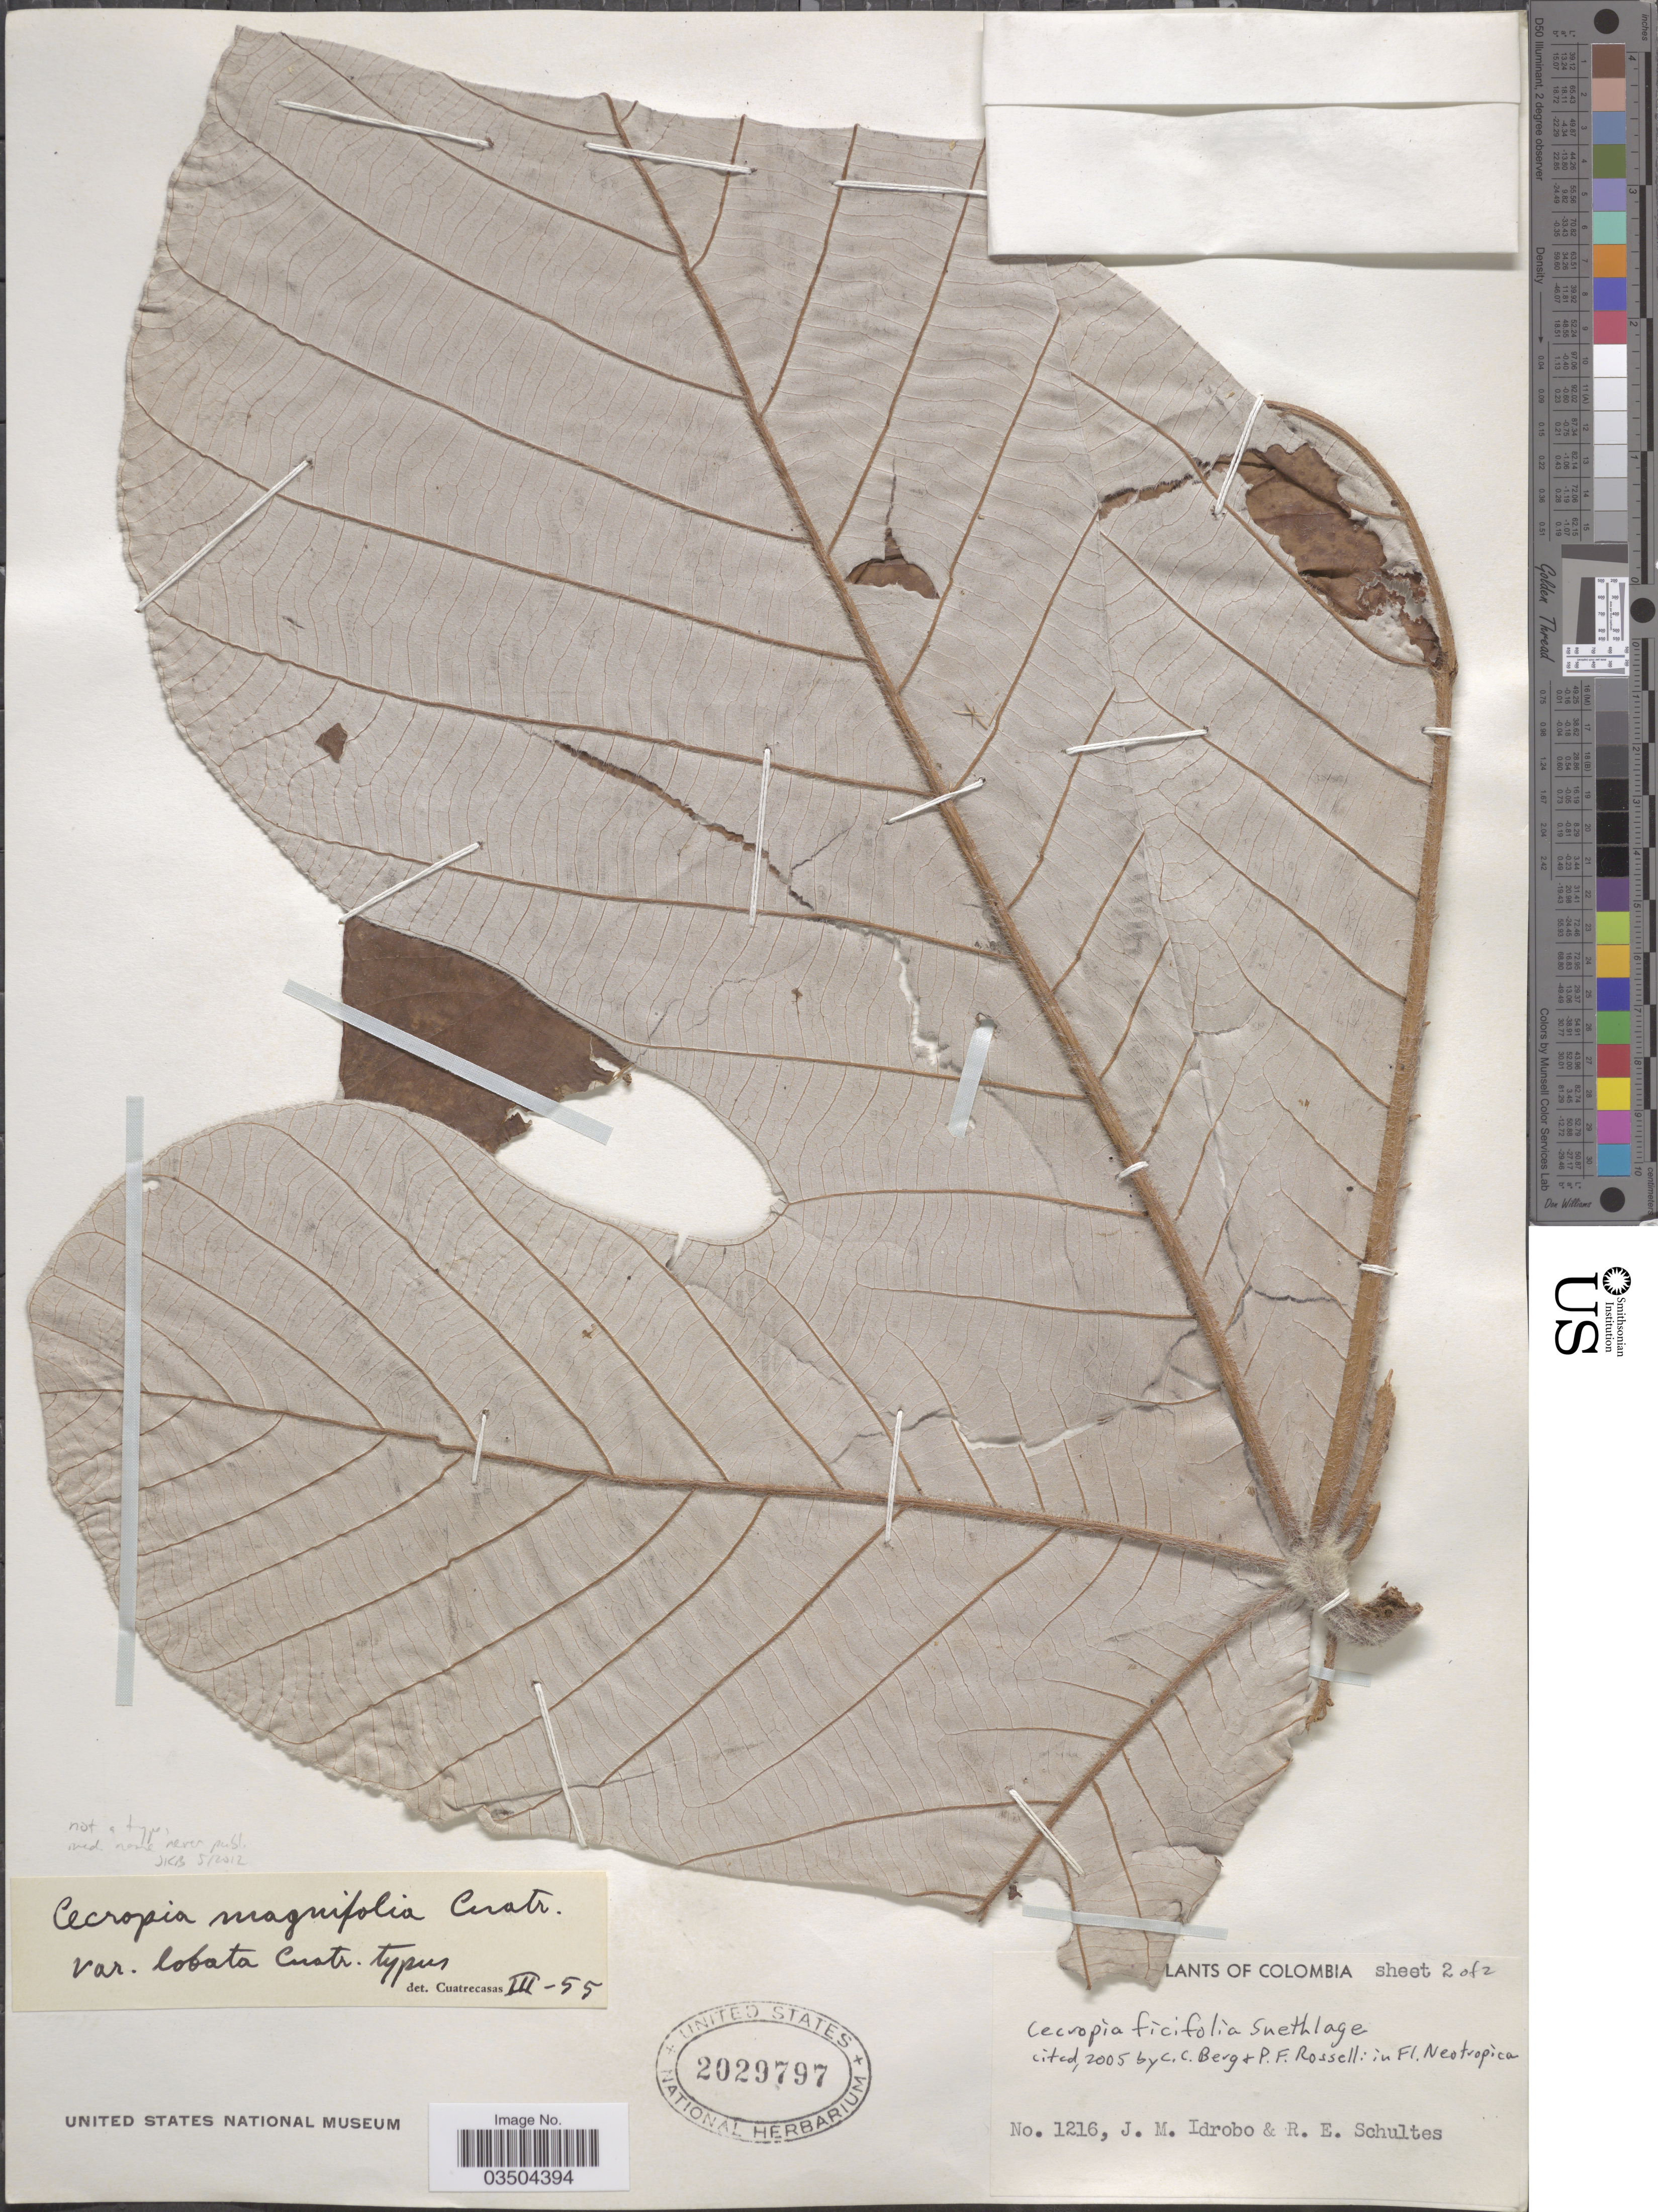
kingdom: Plantae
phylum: Tracheophyta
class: Magnoliopsida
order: Rosales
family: Urticaceae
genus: Cecropia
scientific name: Cecropia ficifolia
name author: Snethlage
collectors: J. M. Idrobo & R. E. Schultes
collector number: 1216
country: Colombia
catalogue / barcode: US 2029797